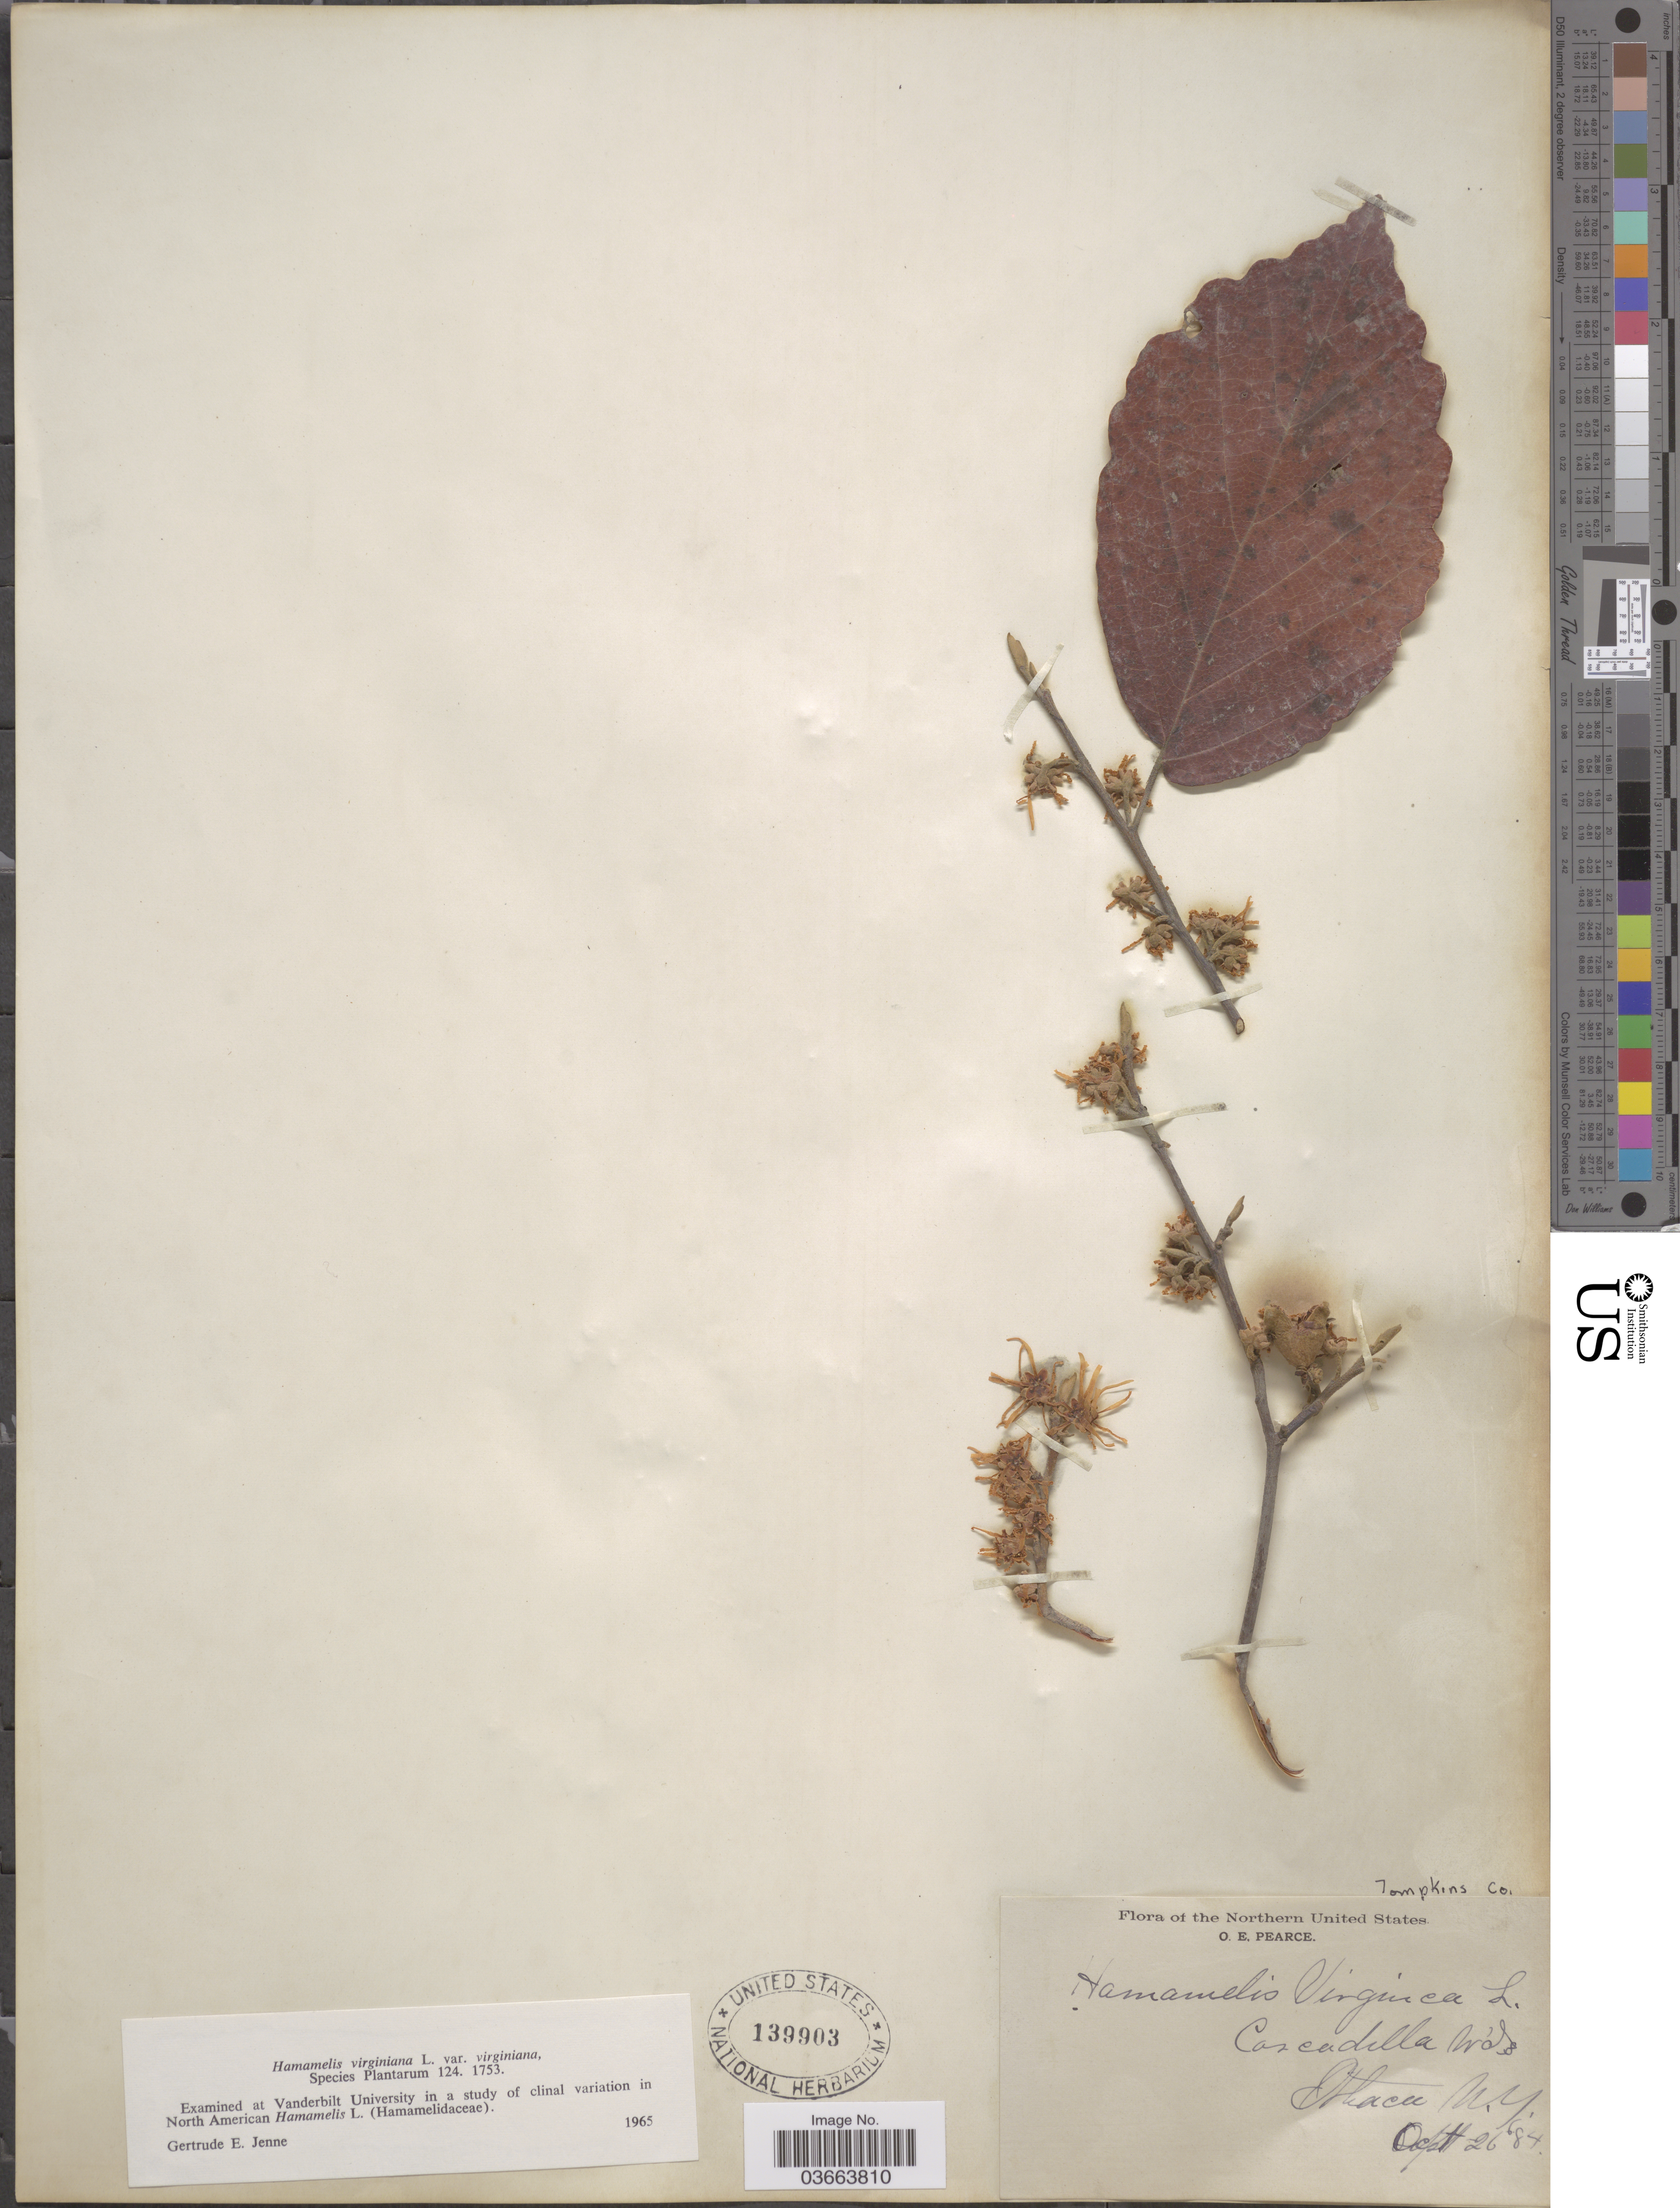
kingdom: Plantae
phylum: Tracheophyta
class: Magnoliopsida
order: Saxifragales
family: Hamamelidaceae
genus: Hamamelis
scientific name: Hamamelis virginiana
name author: L.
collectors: O. E. Pearce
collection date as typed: Transcribed d/m/y: 26/10/84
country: United States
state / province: New York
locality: Northern United States. Ithaca. Tompkins Co.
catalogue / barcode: US 139903